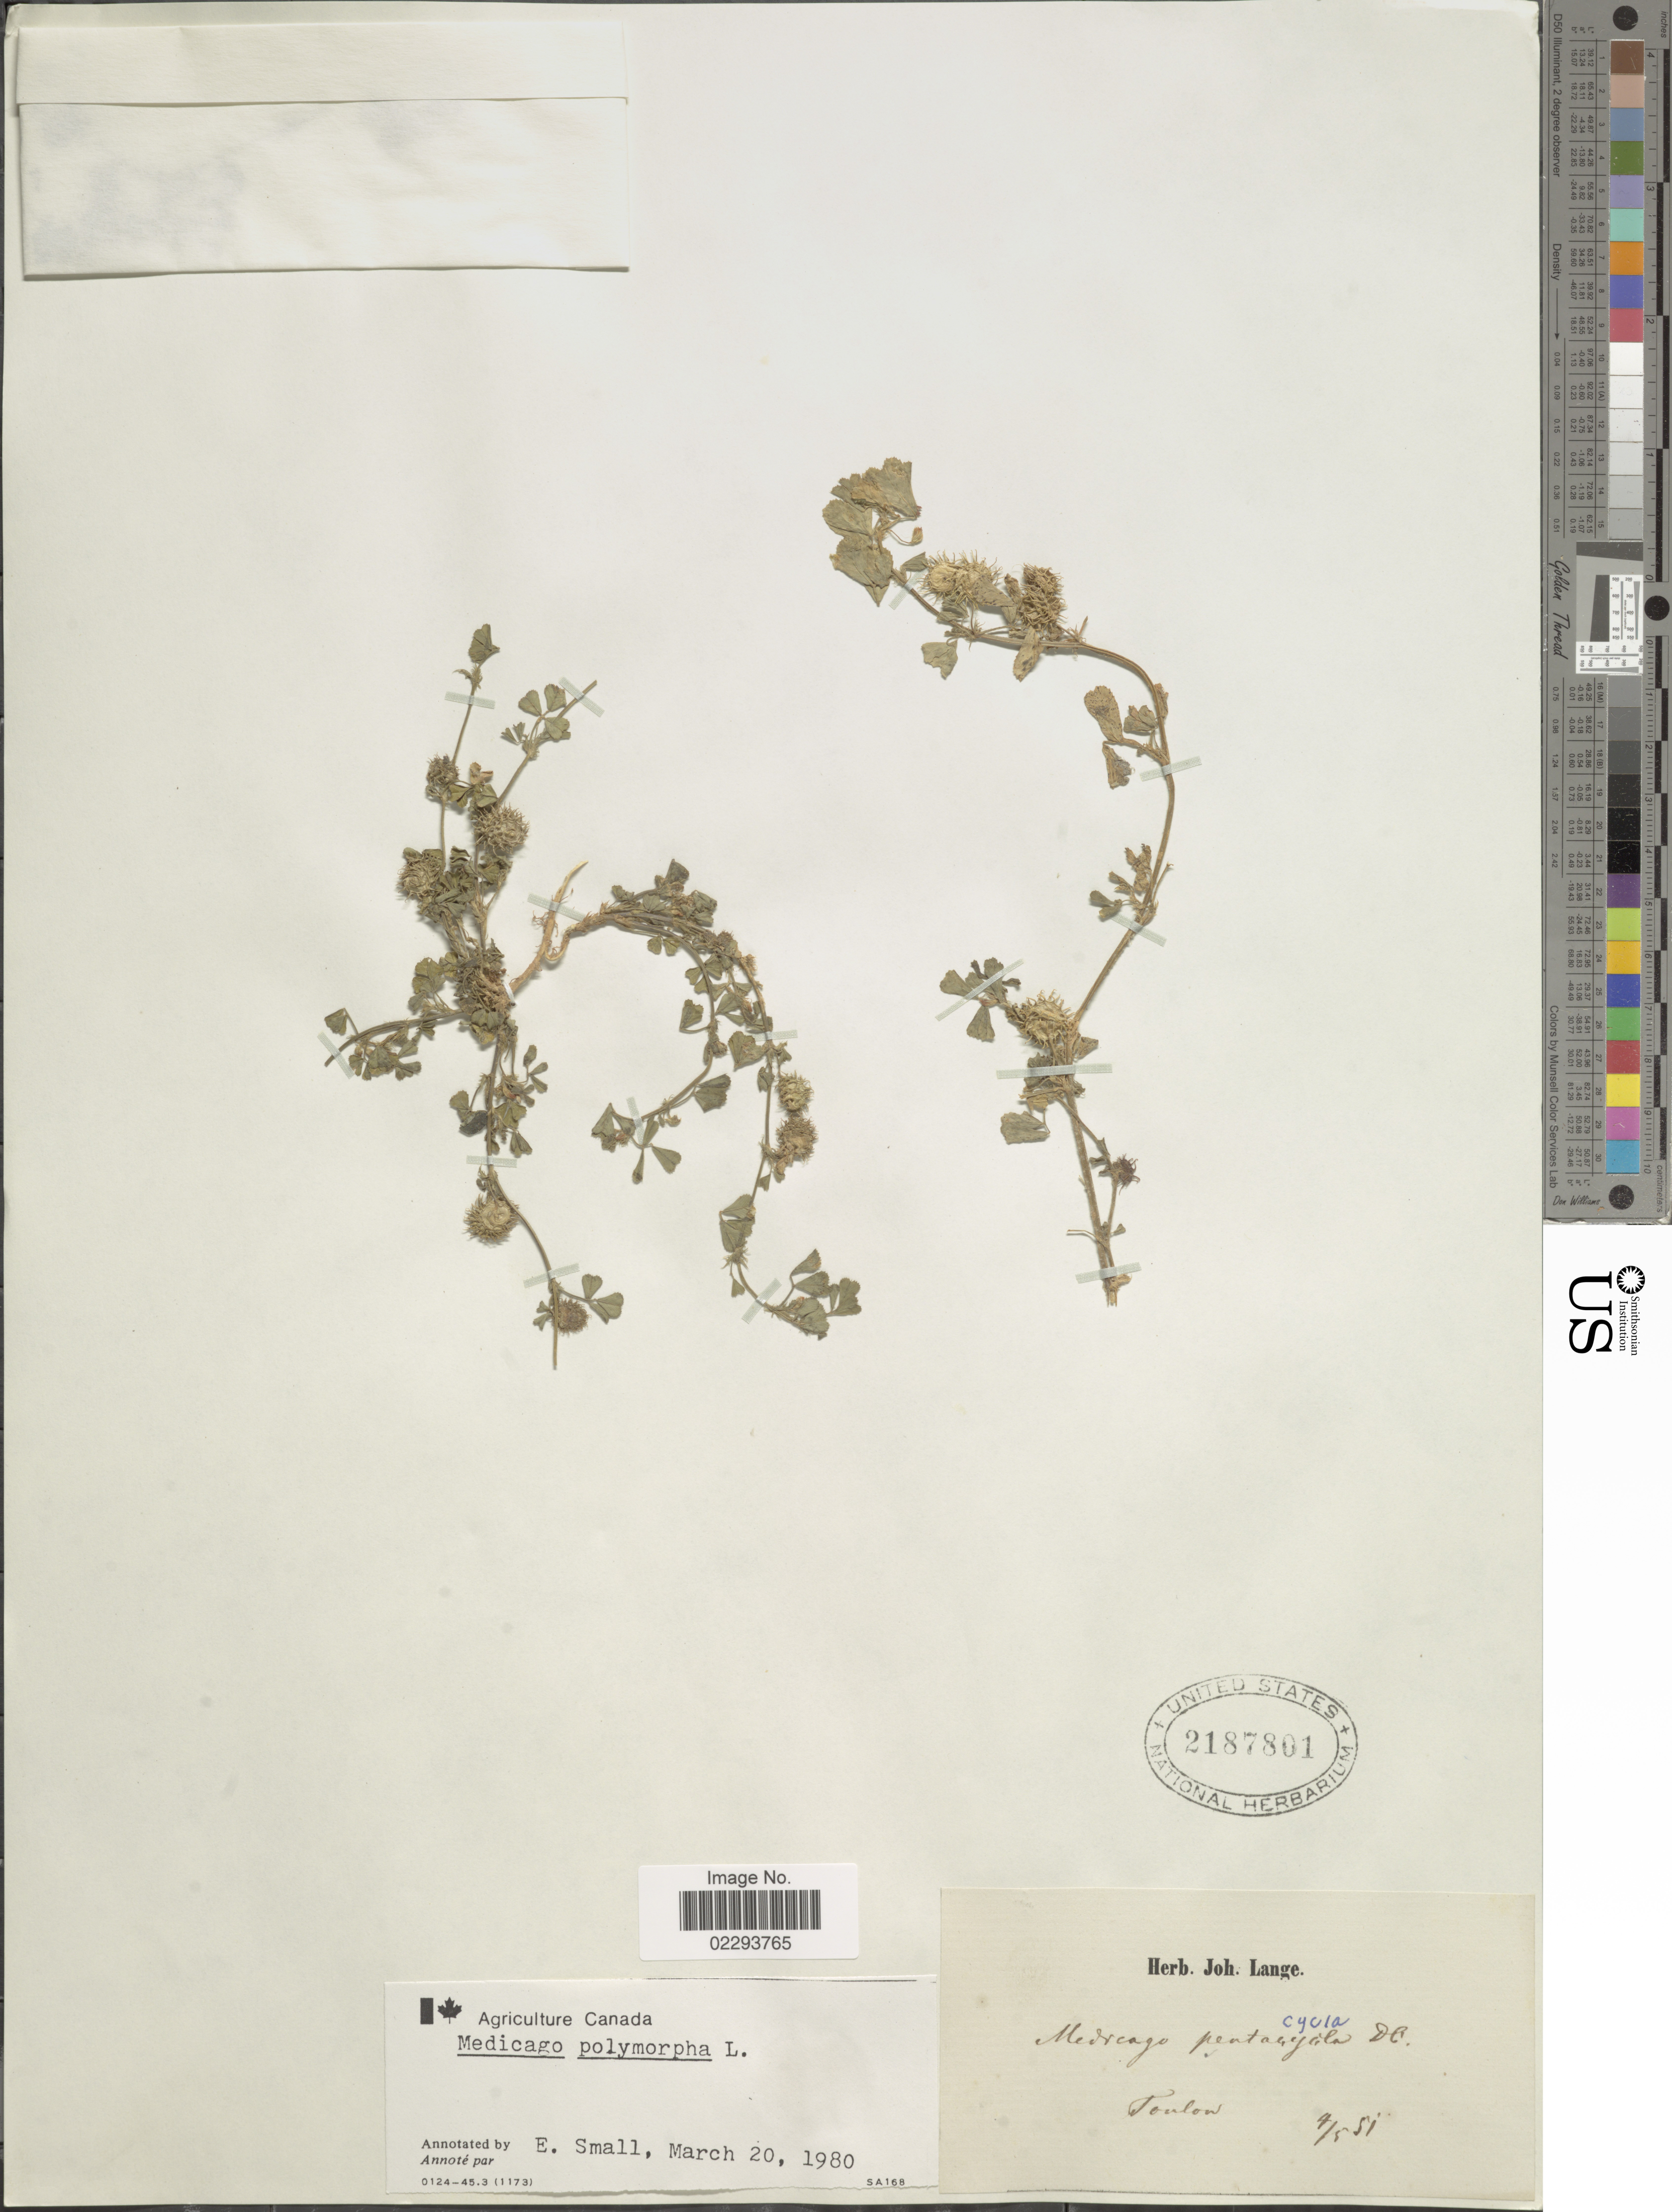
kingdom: Plantae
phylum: Tracheophyta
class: Magnoliopsida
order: Fabales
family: Fabaceae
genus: Medicago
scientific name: Medicago polymorpha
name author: L.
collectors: ex herb. Joh. Lange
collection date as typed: Transcribed d/m/y: 4/5/51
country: France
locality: Toulon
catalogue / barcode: US 2187801